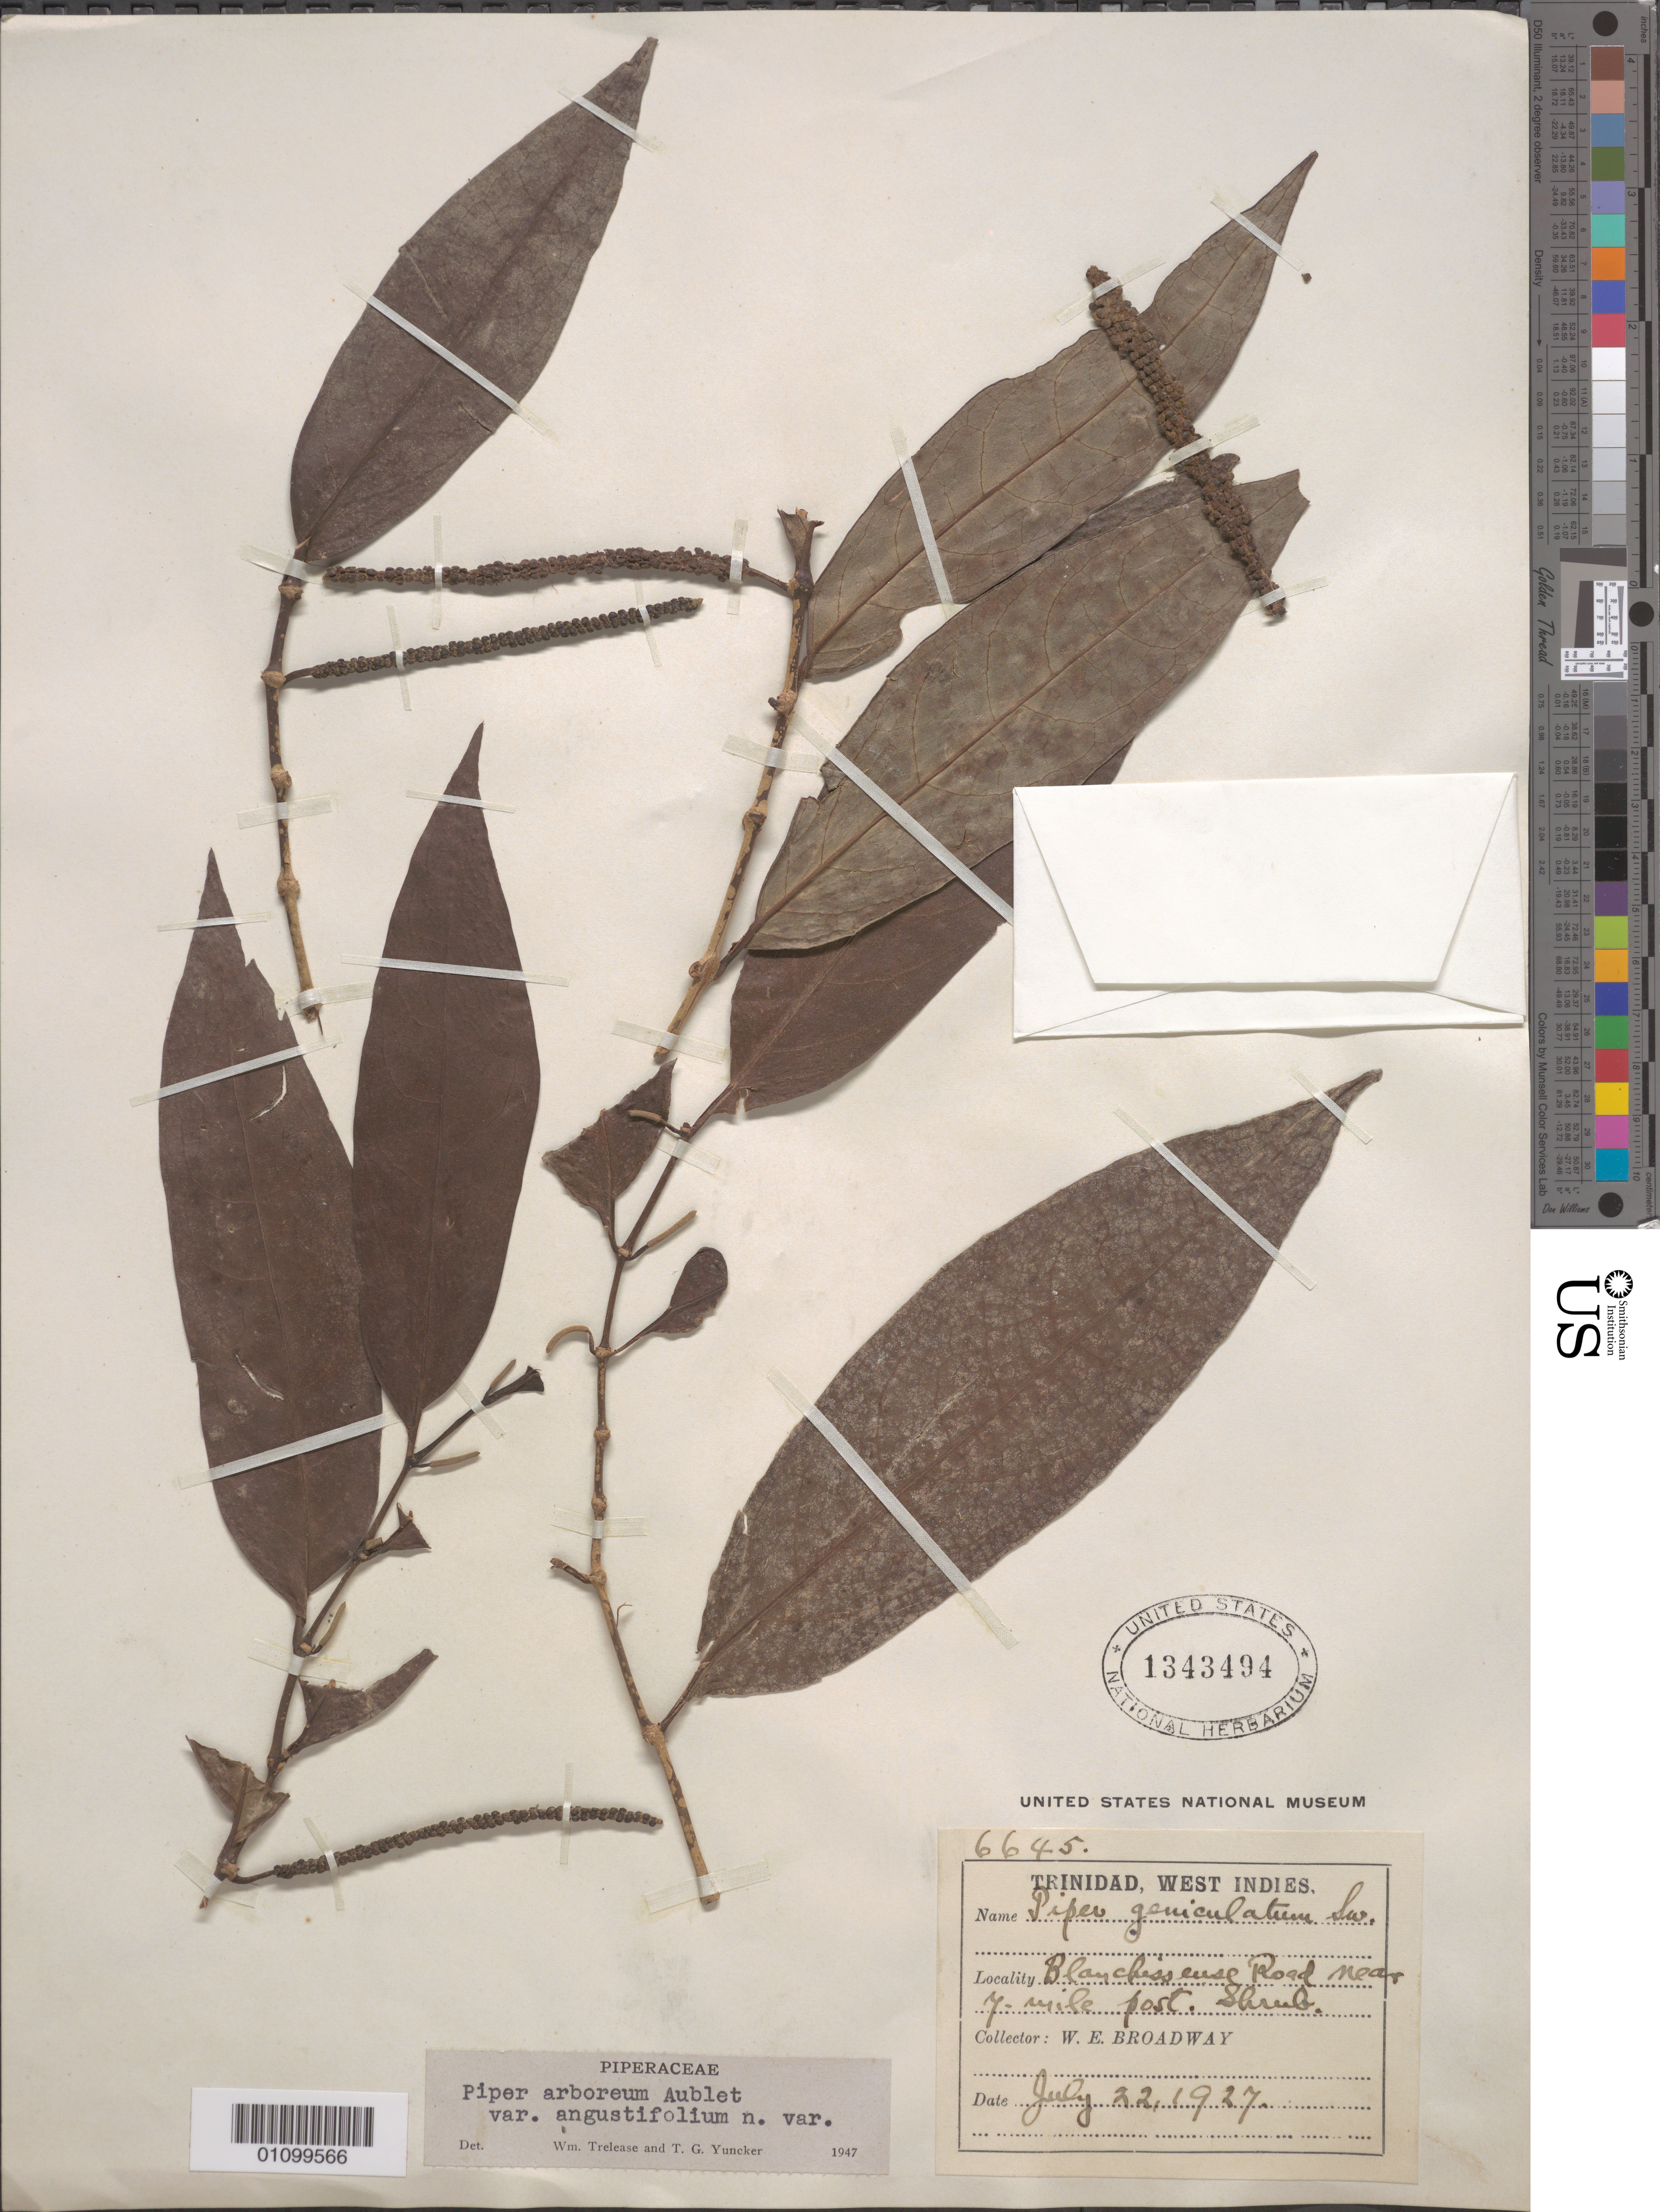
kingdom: Plantae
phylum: Tracheophyta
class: Magnoliopsida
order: Piperales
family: Piperaceae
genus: Piper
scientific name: Piper arboreum var. falcifolium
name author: (Trel.) Yunck.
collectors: W. E. Broadway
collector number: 6645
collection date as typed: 22 Jul 1927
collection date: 1927-07-22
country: Trinidad and Tobago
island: Trinidad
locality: Blanchisseuse Road near 7 mile post.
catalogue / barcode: US 1343494